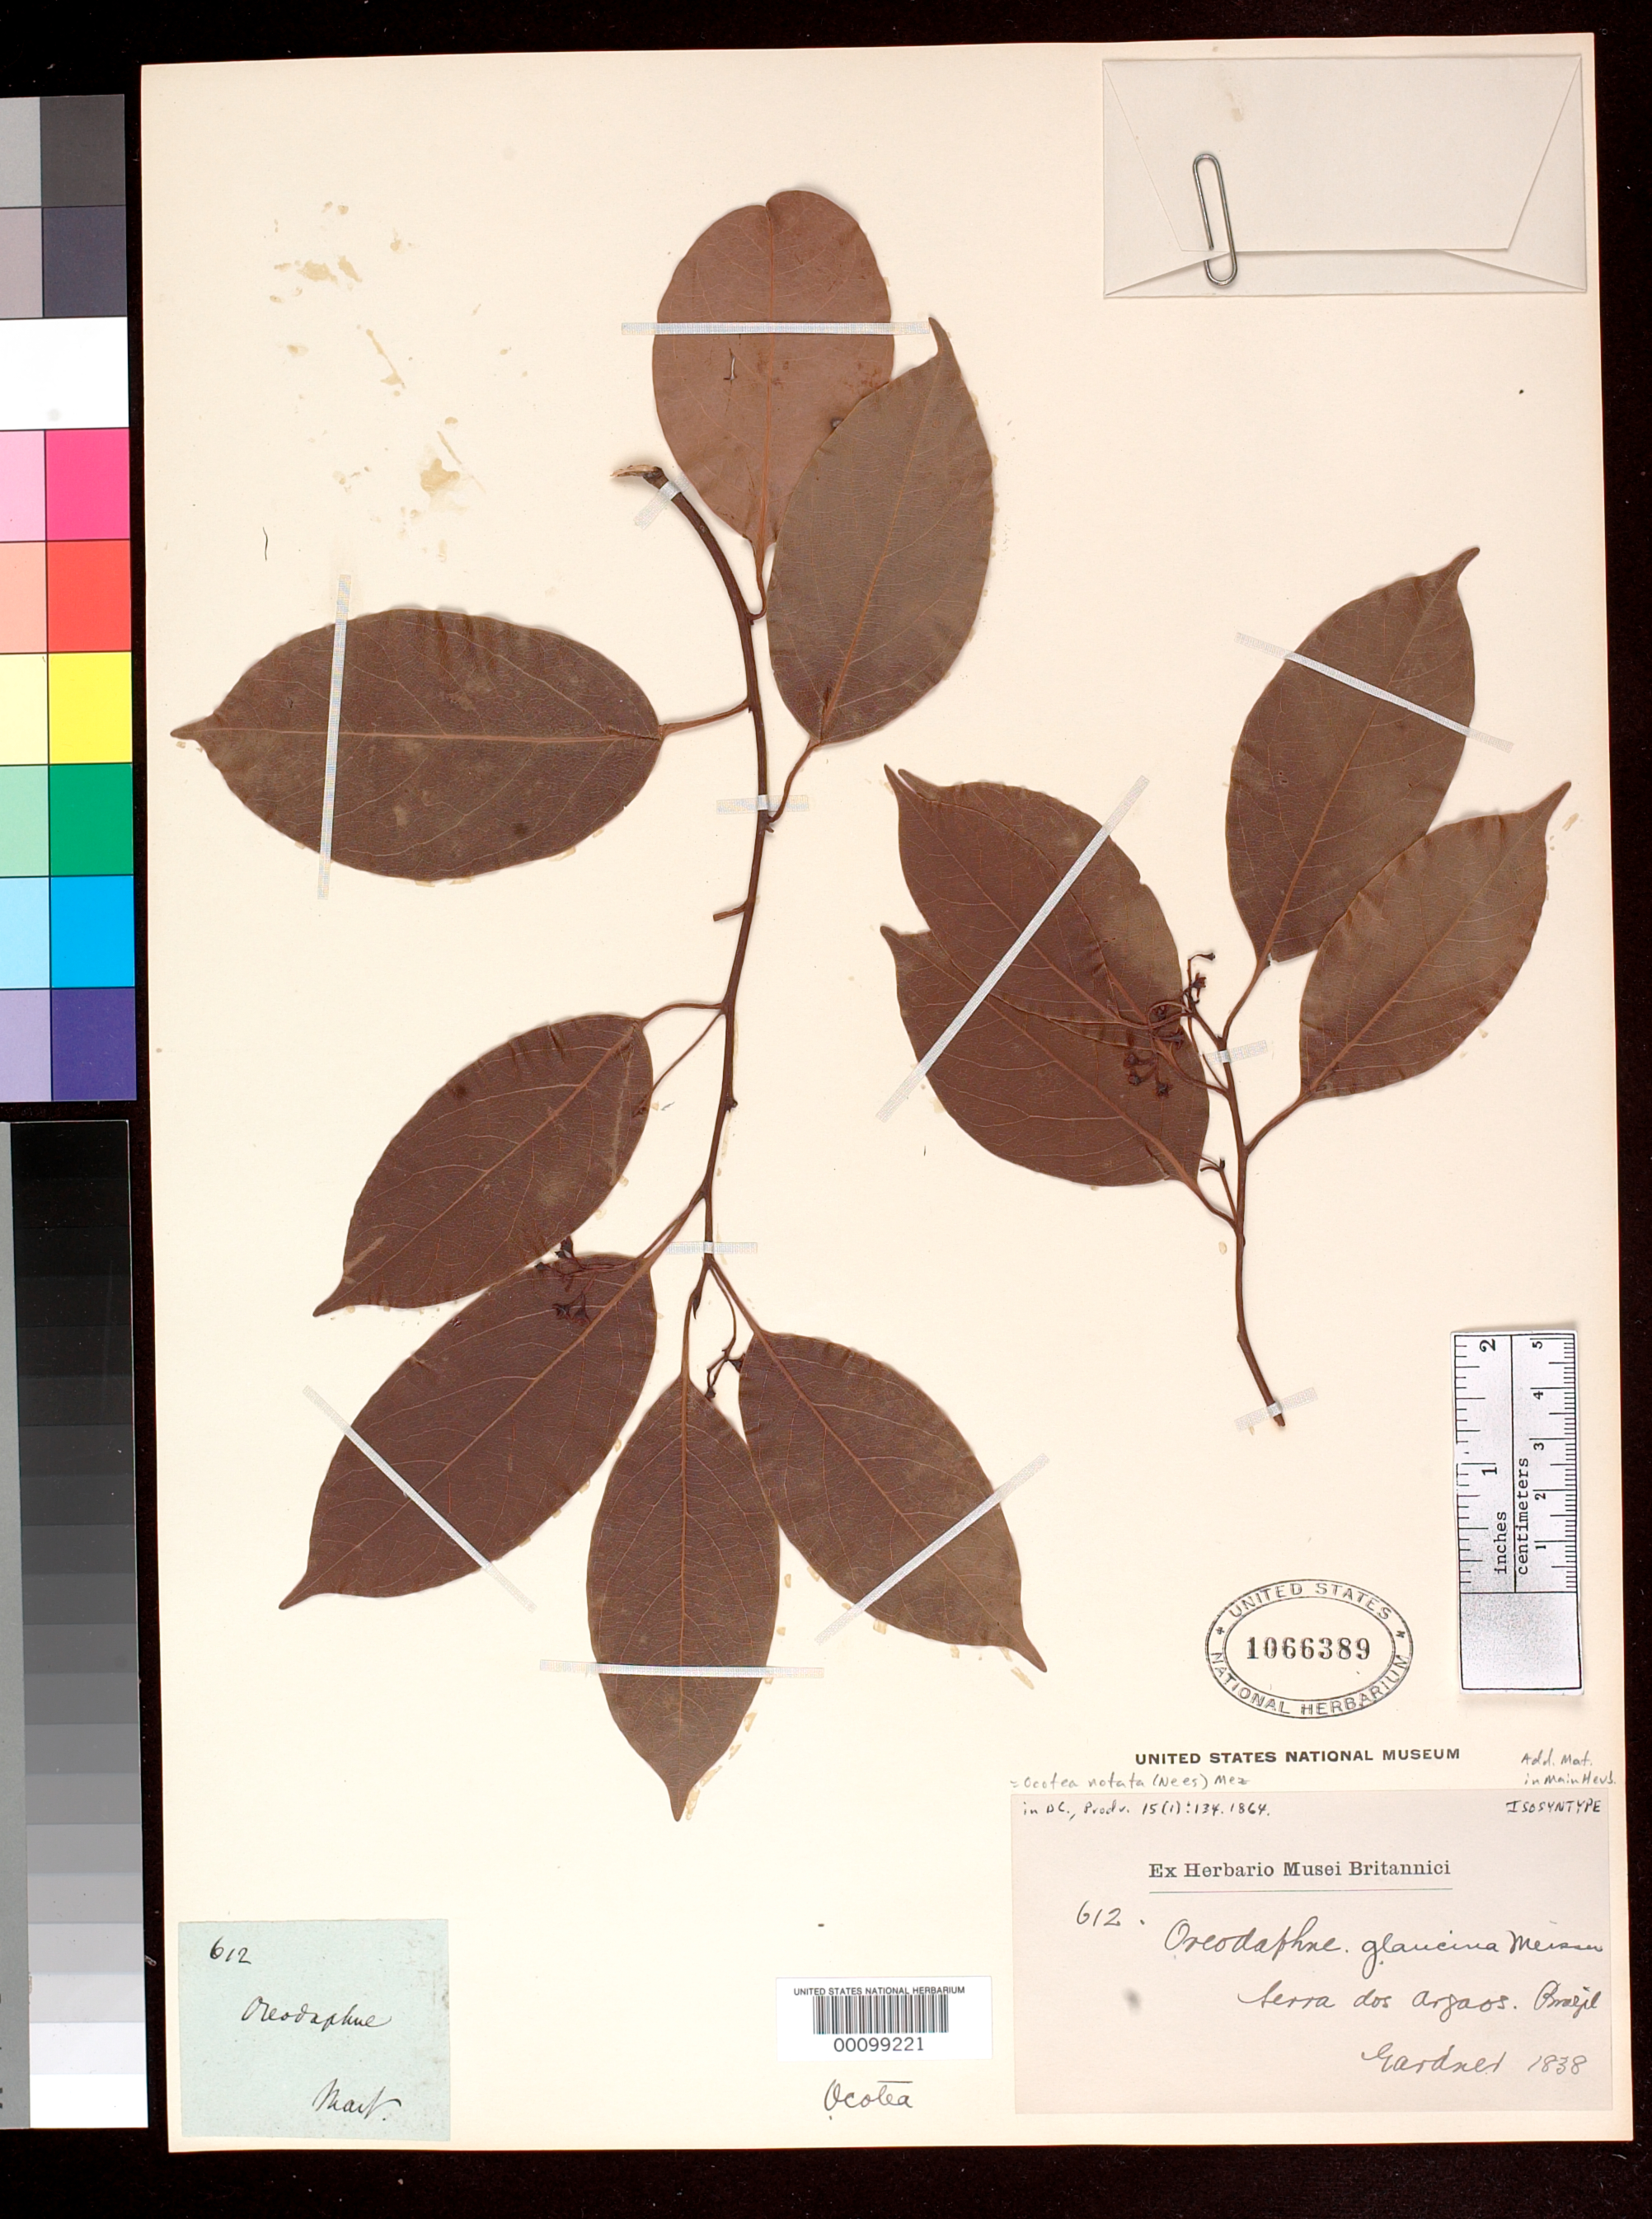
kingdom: Plantae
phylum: Tracheophyta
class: Magnoliopsida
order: Laurales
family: Lauraceae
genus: Oreodaphne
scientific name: Oreodaphne glaucina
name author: Meisn. in DC.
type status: Isosyntype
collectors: G. Gardner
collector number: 612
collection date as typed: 1838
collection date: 1838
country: Brazil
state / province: Rio de Janeiro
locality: Serra dos Orgaos.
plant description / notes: See Mespilodaphne gardneri for additional (possible) syntype.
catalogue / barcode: US 1066389